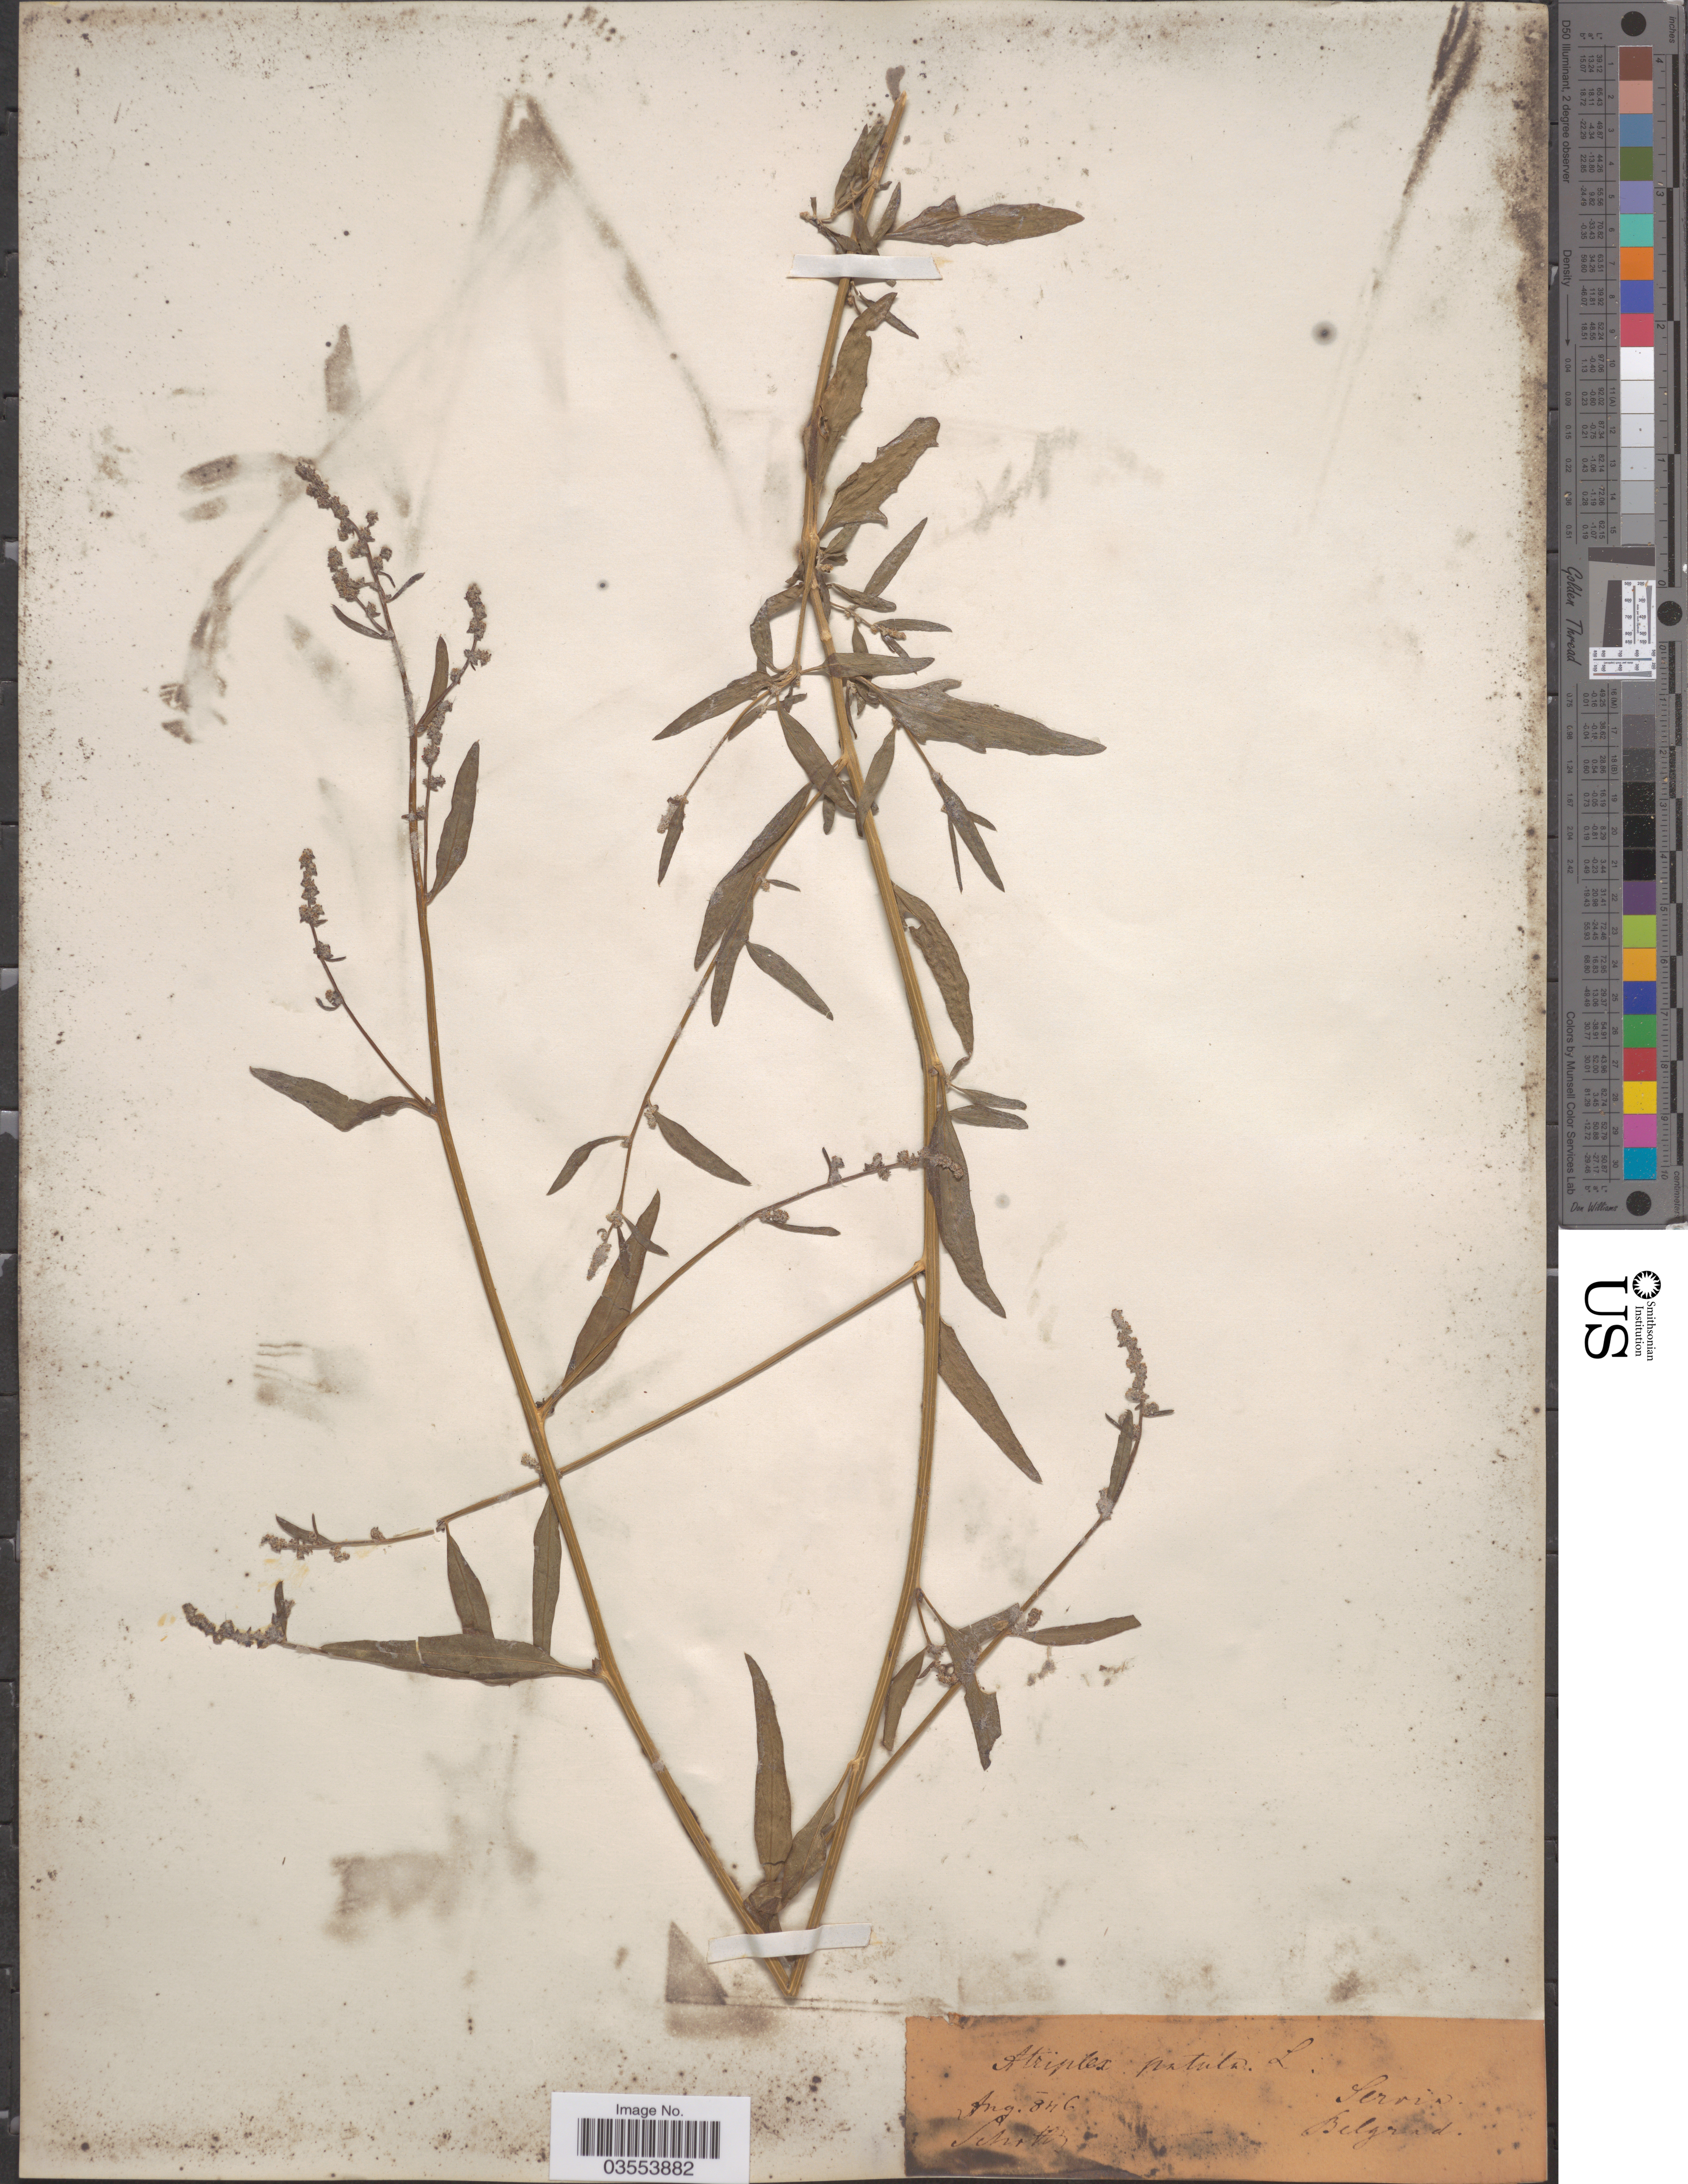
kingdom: Plantae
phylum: Tracheophyta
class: Magnoliopsida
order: Caryophyllales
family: Amaranthaceae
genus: Atriplex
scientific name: Atriplex patula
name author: L.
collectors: -. Schottz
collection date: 1846-08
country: Serbia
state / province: Belgrade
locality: Servia. Belgrad.